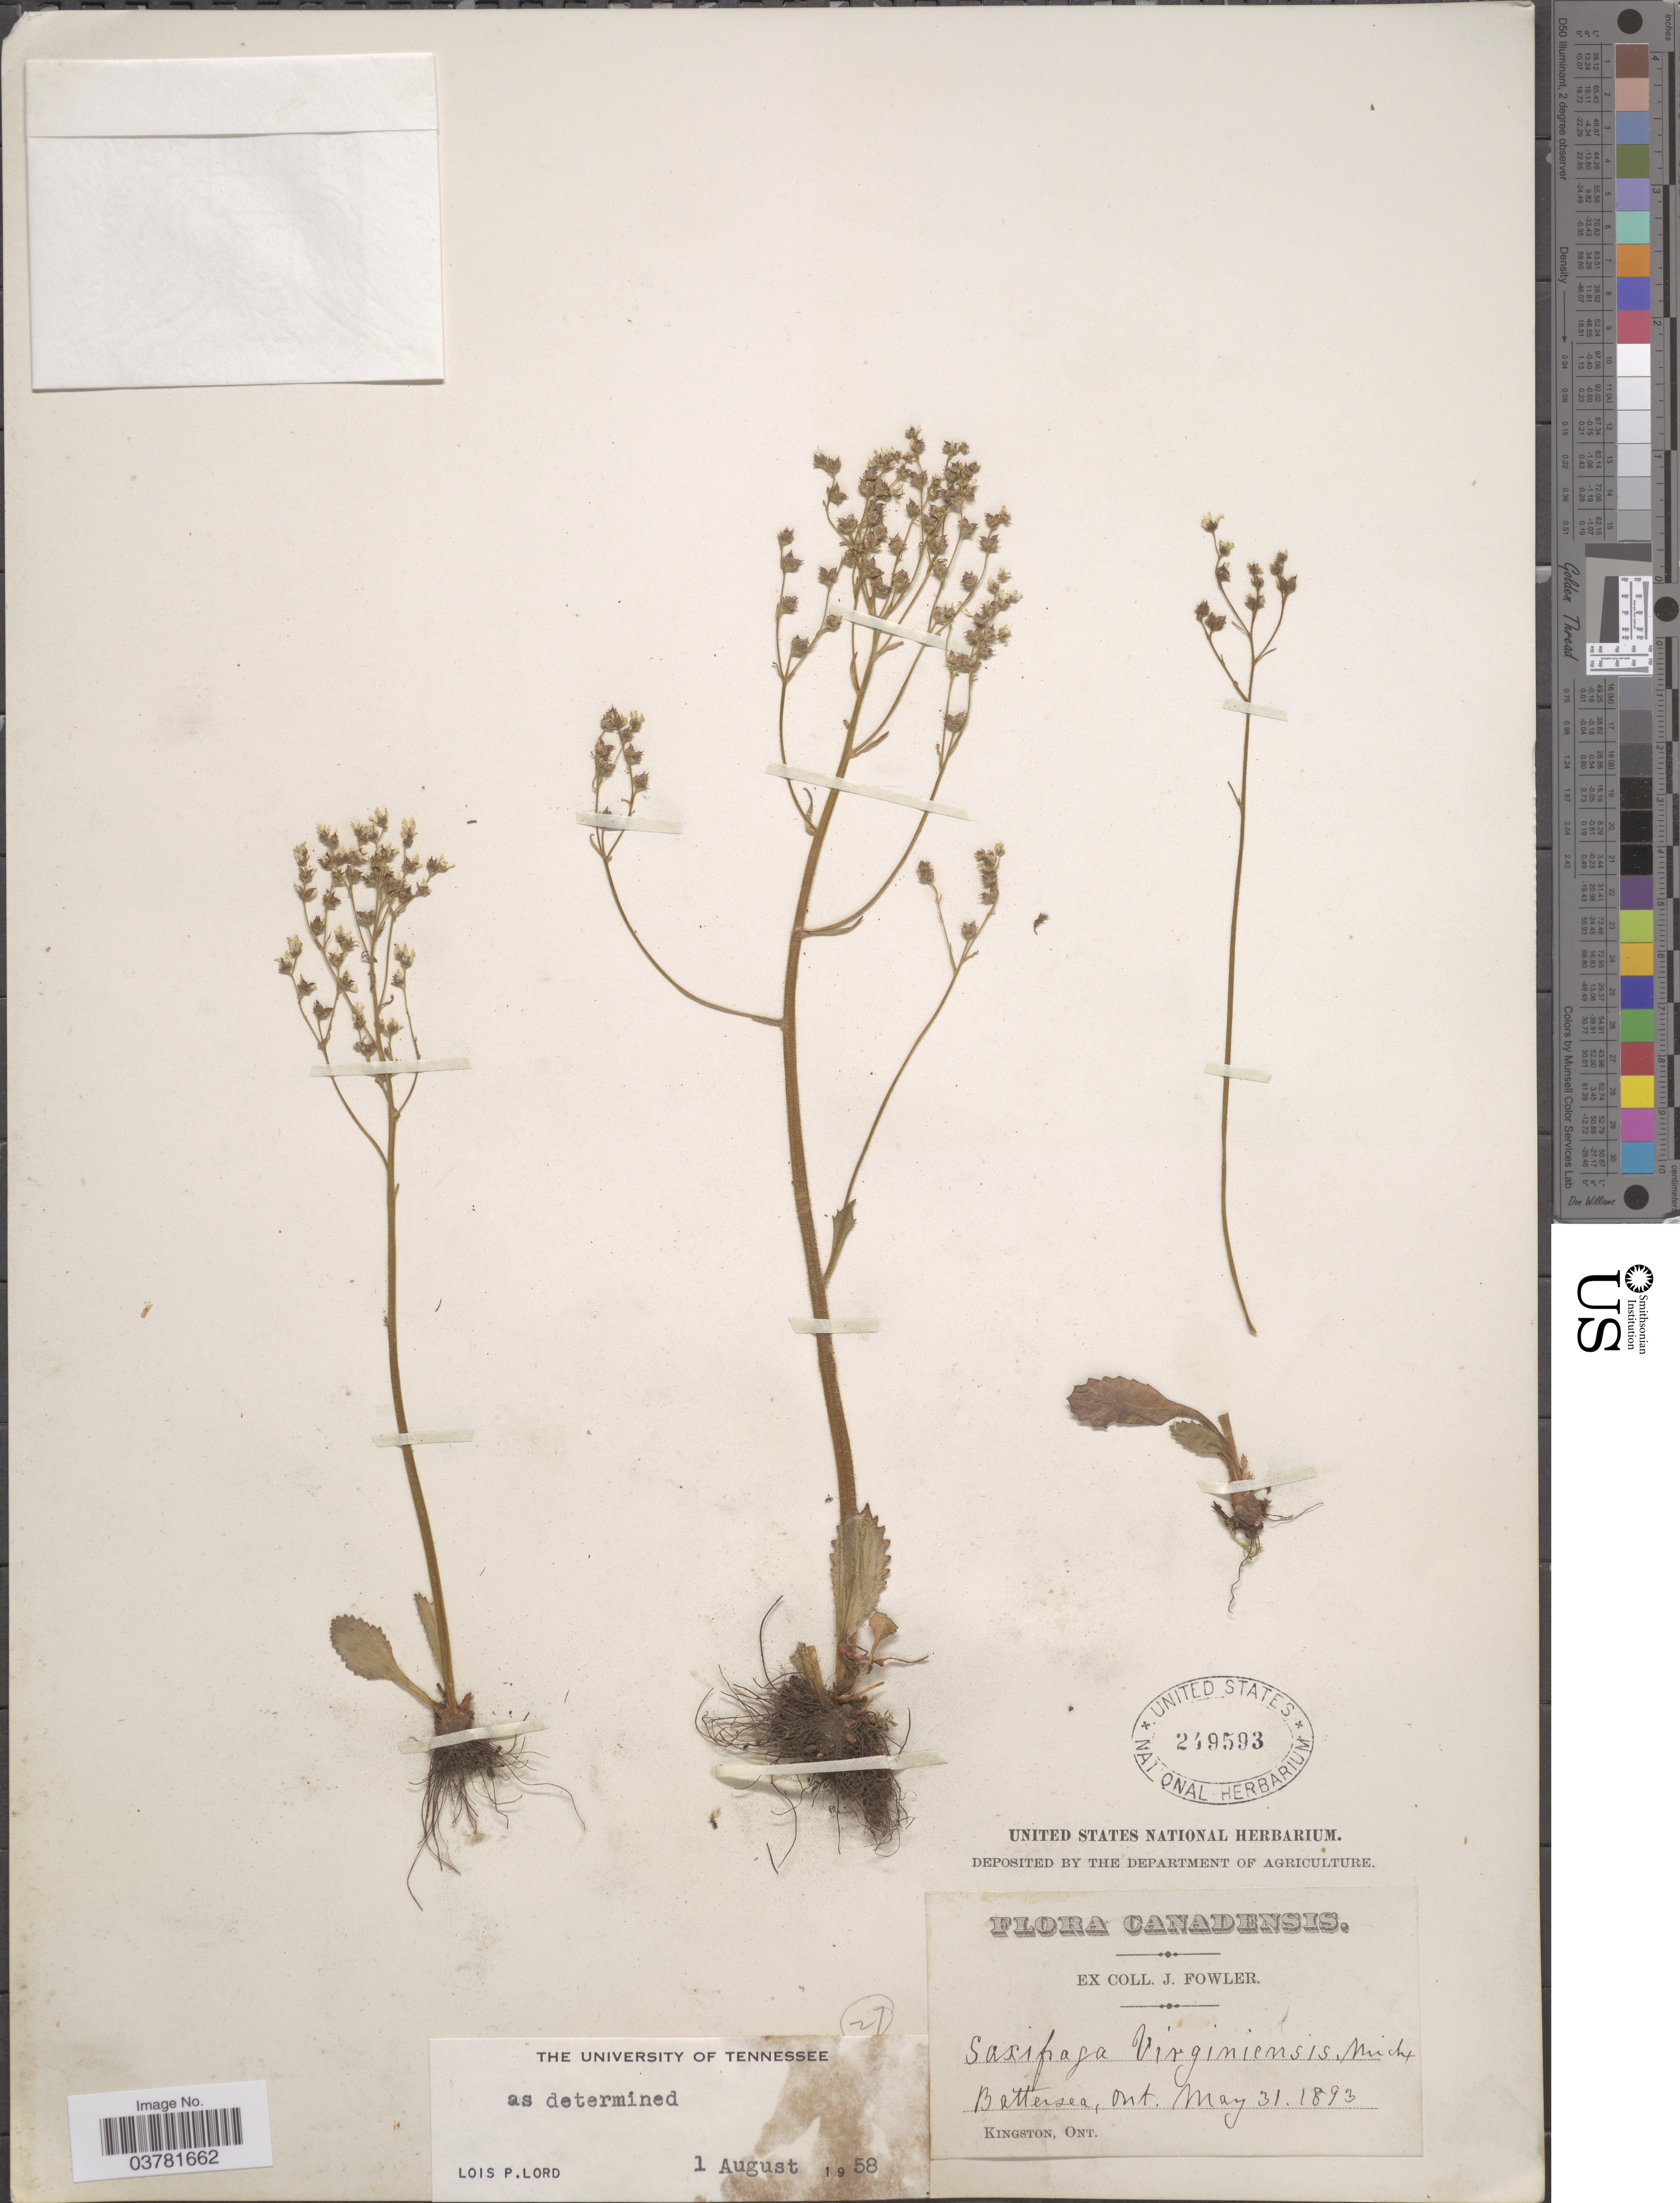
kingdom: Plantae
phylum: Tracheophyta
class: Magnoliopsida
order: Saxifragales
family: Saxifragaceae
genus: Micranthes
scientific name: Micranthes virginiensis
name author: (Michx.) Small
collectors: J. Fowler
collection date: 1893-05-31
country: Canada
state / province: Ontario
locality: Battersea.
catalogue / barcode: US 249593